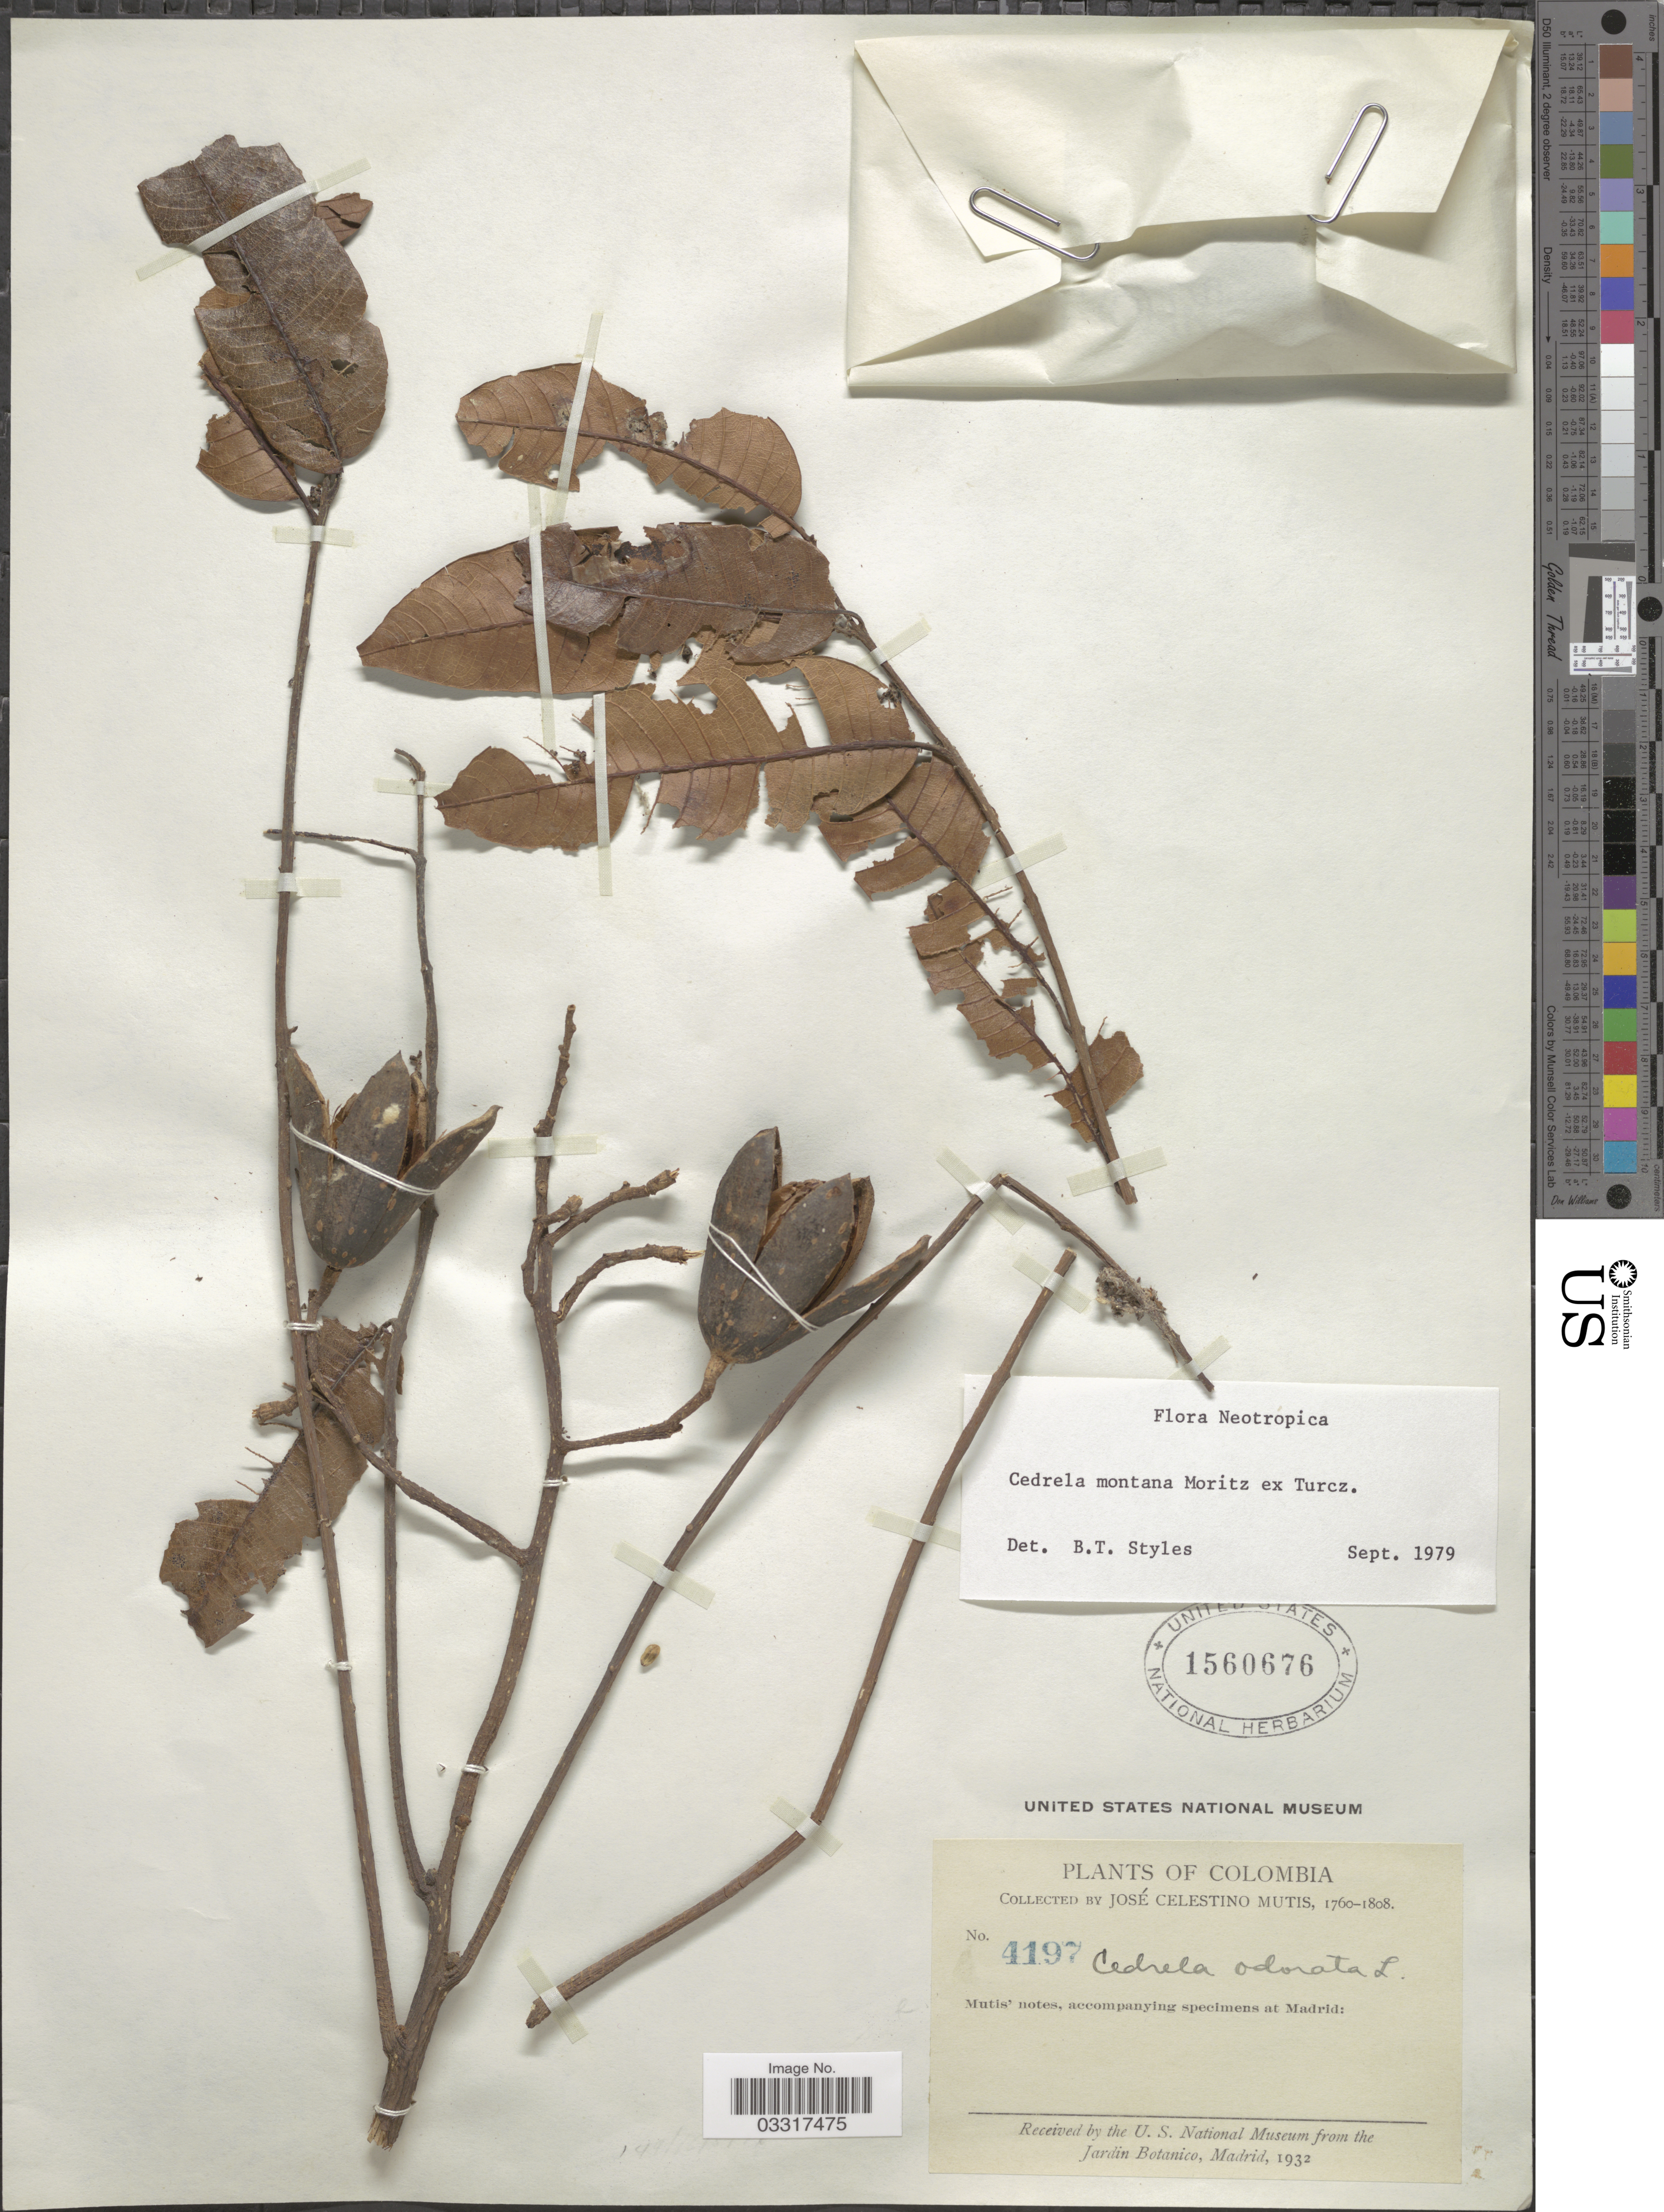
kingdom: Plantae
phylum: Tracheophyta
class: Magnoliopsida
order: Sapindales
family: Meliaceae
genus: Cedrela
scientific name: Cedrela montana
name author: Moritz ex Turcz.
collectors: J. C. B. Mutis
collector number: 4197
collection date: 1760/1808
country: Colombia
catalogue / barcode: US 1560676